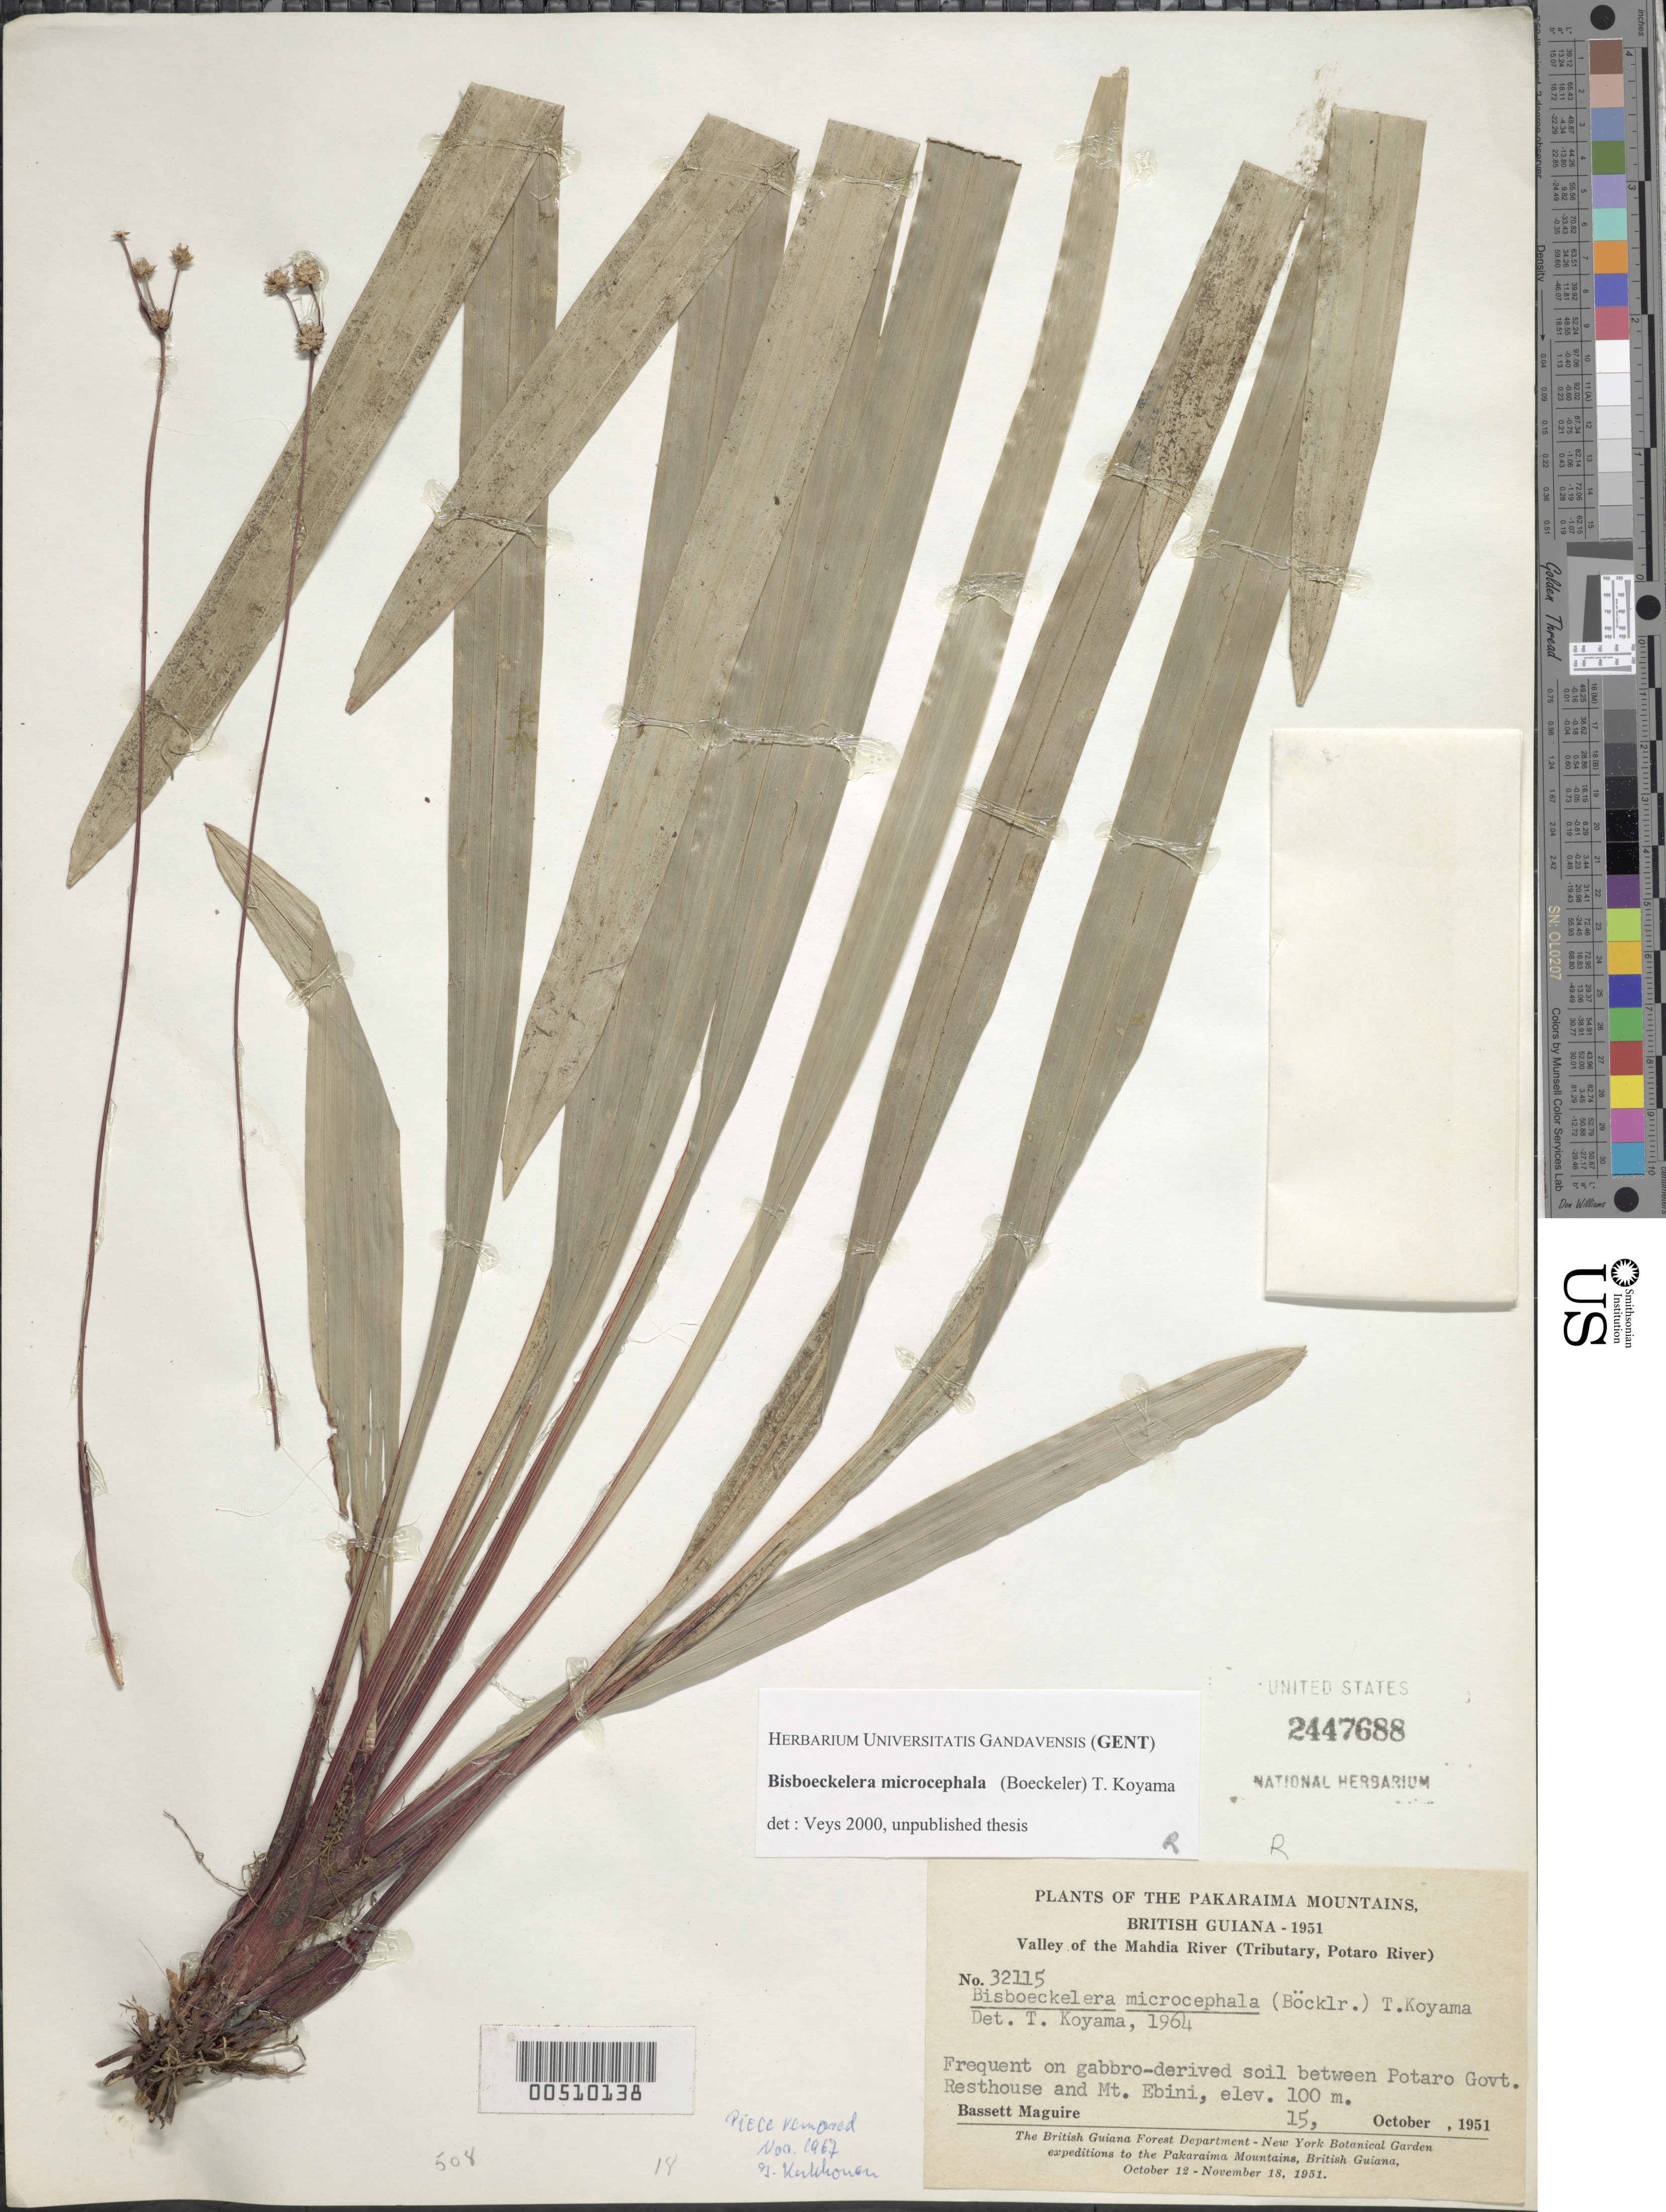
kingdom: Plantae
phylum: Tracheophyta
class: Liliopsida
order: Poales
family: Cyperaceae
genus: Bisboeckelera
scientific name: Bisboeckelera microcephala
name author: (Boeckeler) T. Koyama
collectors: B. Maguire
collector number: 32115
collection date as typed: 15 Oct 1951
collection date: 1951-10-15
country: Guyana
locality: Valley of the Mahdia River (tributary Potaro River), between Potaro Govt. Resthouse and Mt. Ebini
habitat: Gabbro-derived soil.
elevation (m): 100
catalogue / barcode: US 2447688